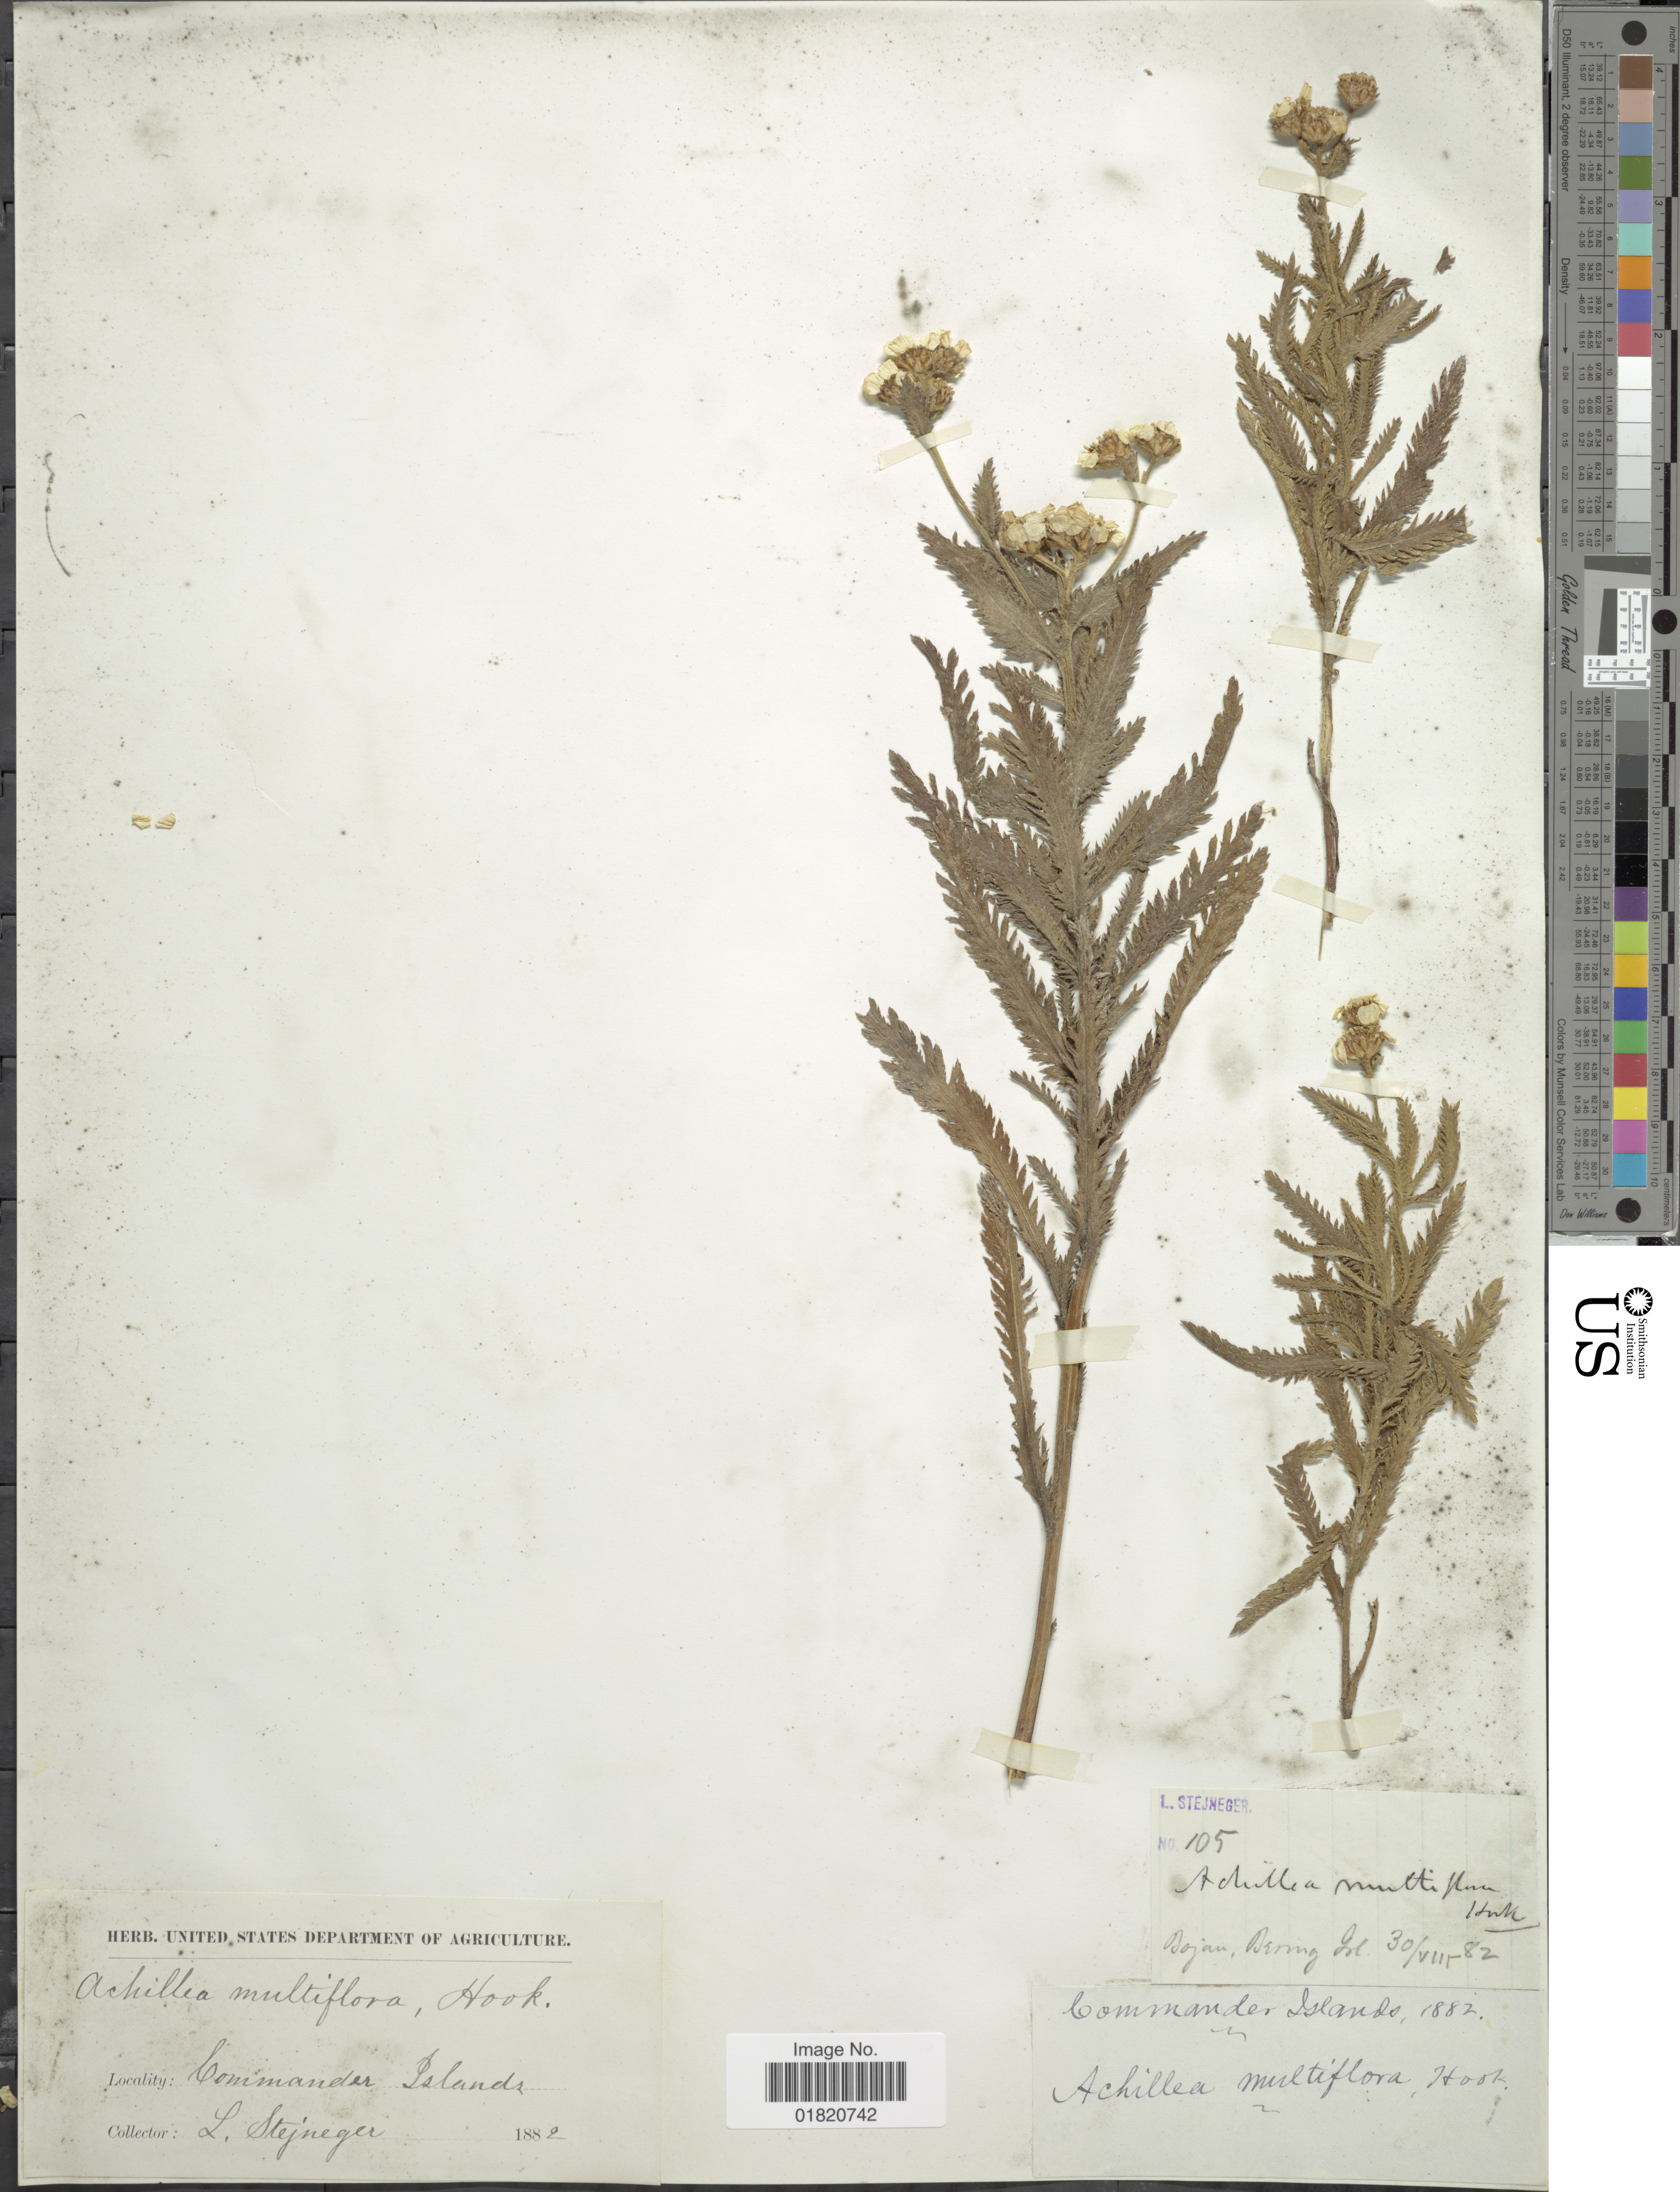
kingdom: Plantae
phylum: Tracheophyta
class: Magnoliopsida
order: Asterales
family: Asteraceae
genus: Achillea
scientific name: Achillea multiflora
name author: Hook.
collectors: L. Stejneger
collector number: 105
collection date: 1882-08-30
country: Russian Federation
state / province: Kamchatka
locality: Commander Islands. Bojan, Bering [unsure placement]